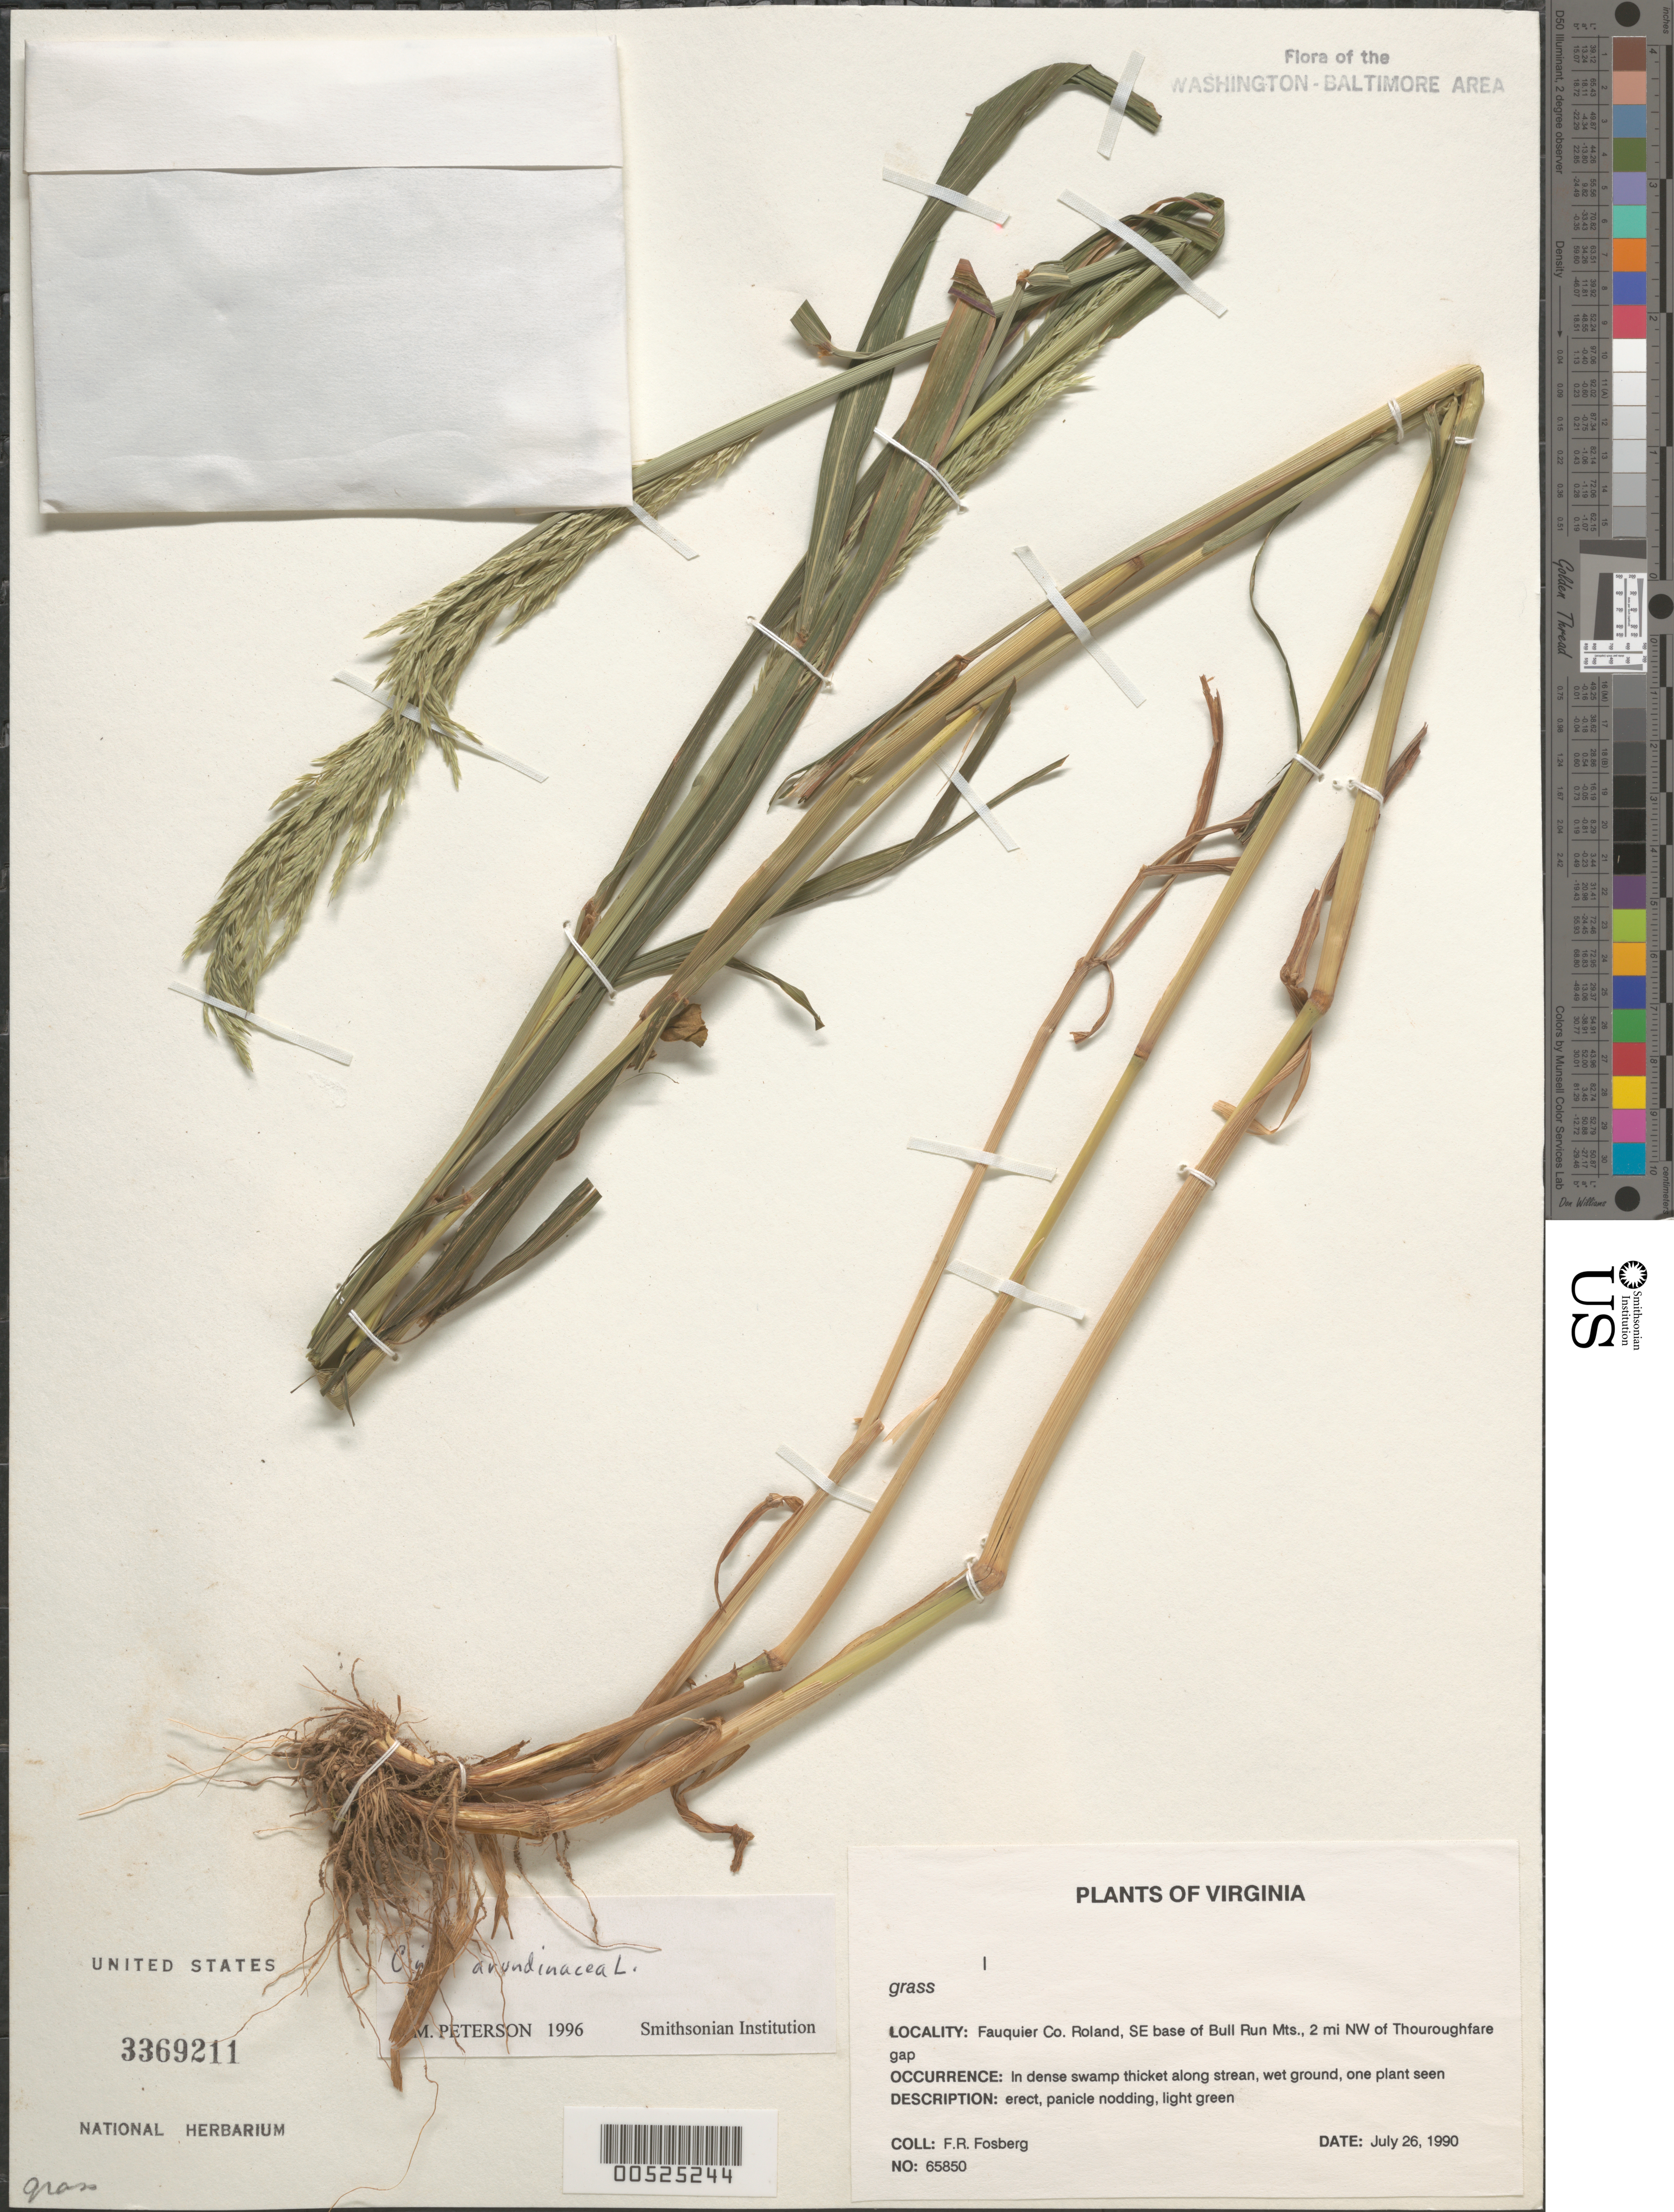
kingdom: Plantae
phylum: Tracheophyta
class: Liliopsida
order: Poales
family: Poaceae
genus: Cinna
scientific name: Cinna arundinacea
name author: L.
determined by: Peterson, Paul M., (BOT), Smithsonian Institution - National Museum of Natural History (UNITED STATES)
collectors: F. R. Fosberg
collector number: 65850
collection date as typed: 26 Jul 1990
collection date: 1990-07-26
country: United States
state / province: Virginia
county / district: Fauquier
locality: Roland, SE base of Bull Runs Mts., 2 mi. NW of Thoroughfare Gap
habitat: In dense swamp thicket along stream, wet ground, one plant seen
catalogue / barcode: US 3369211